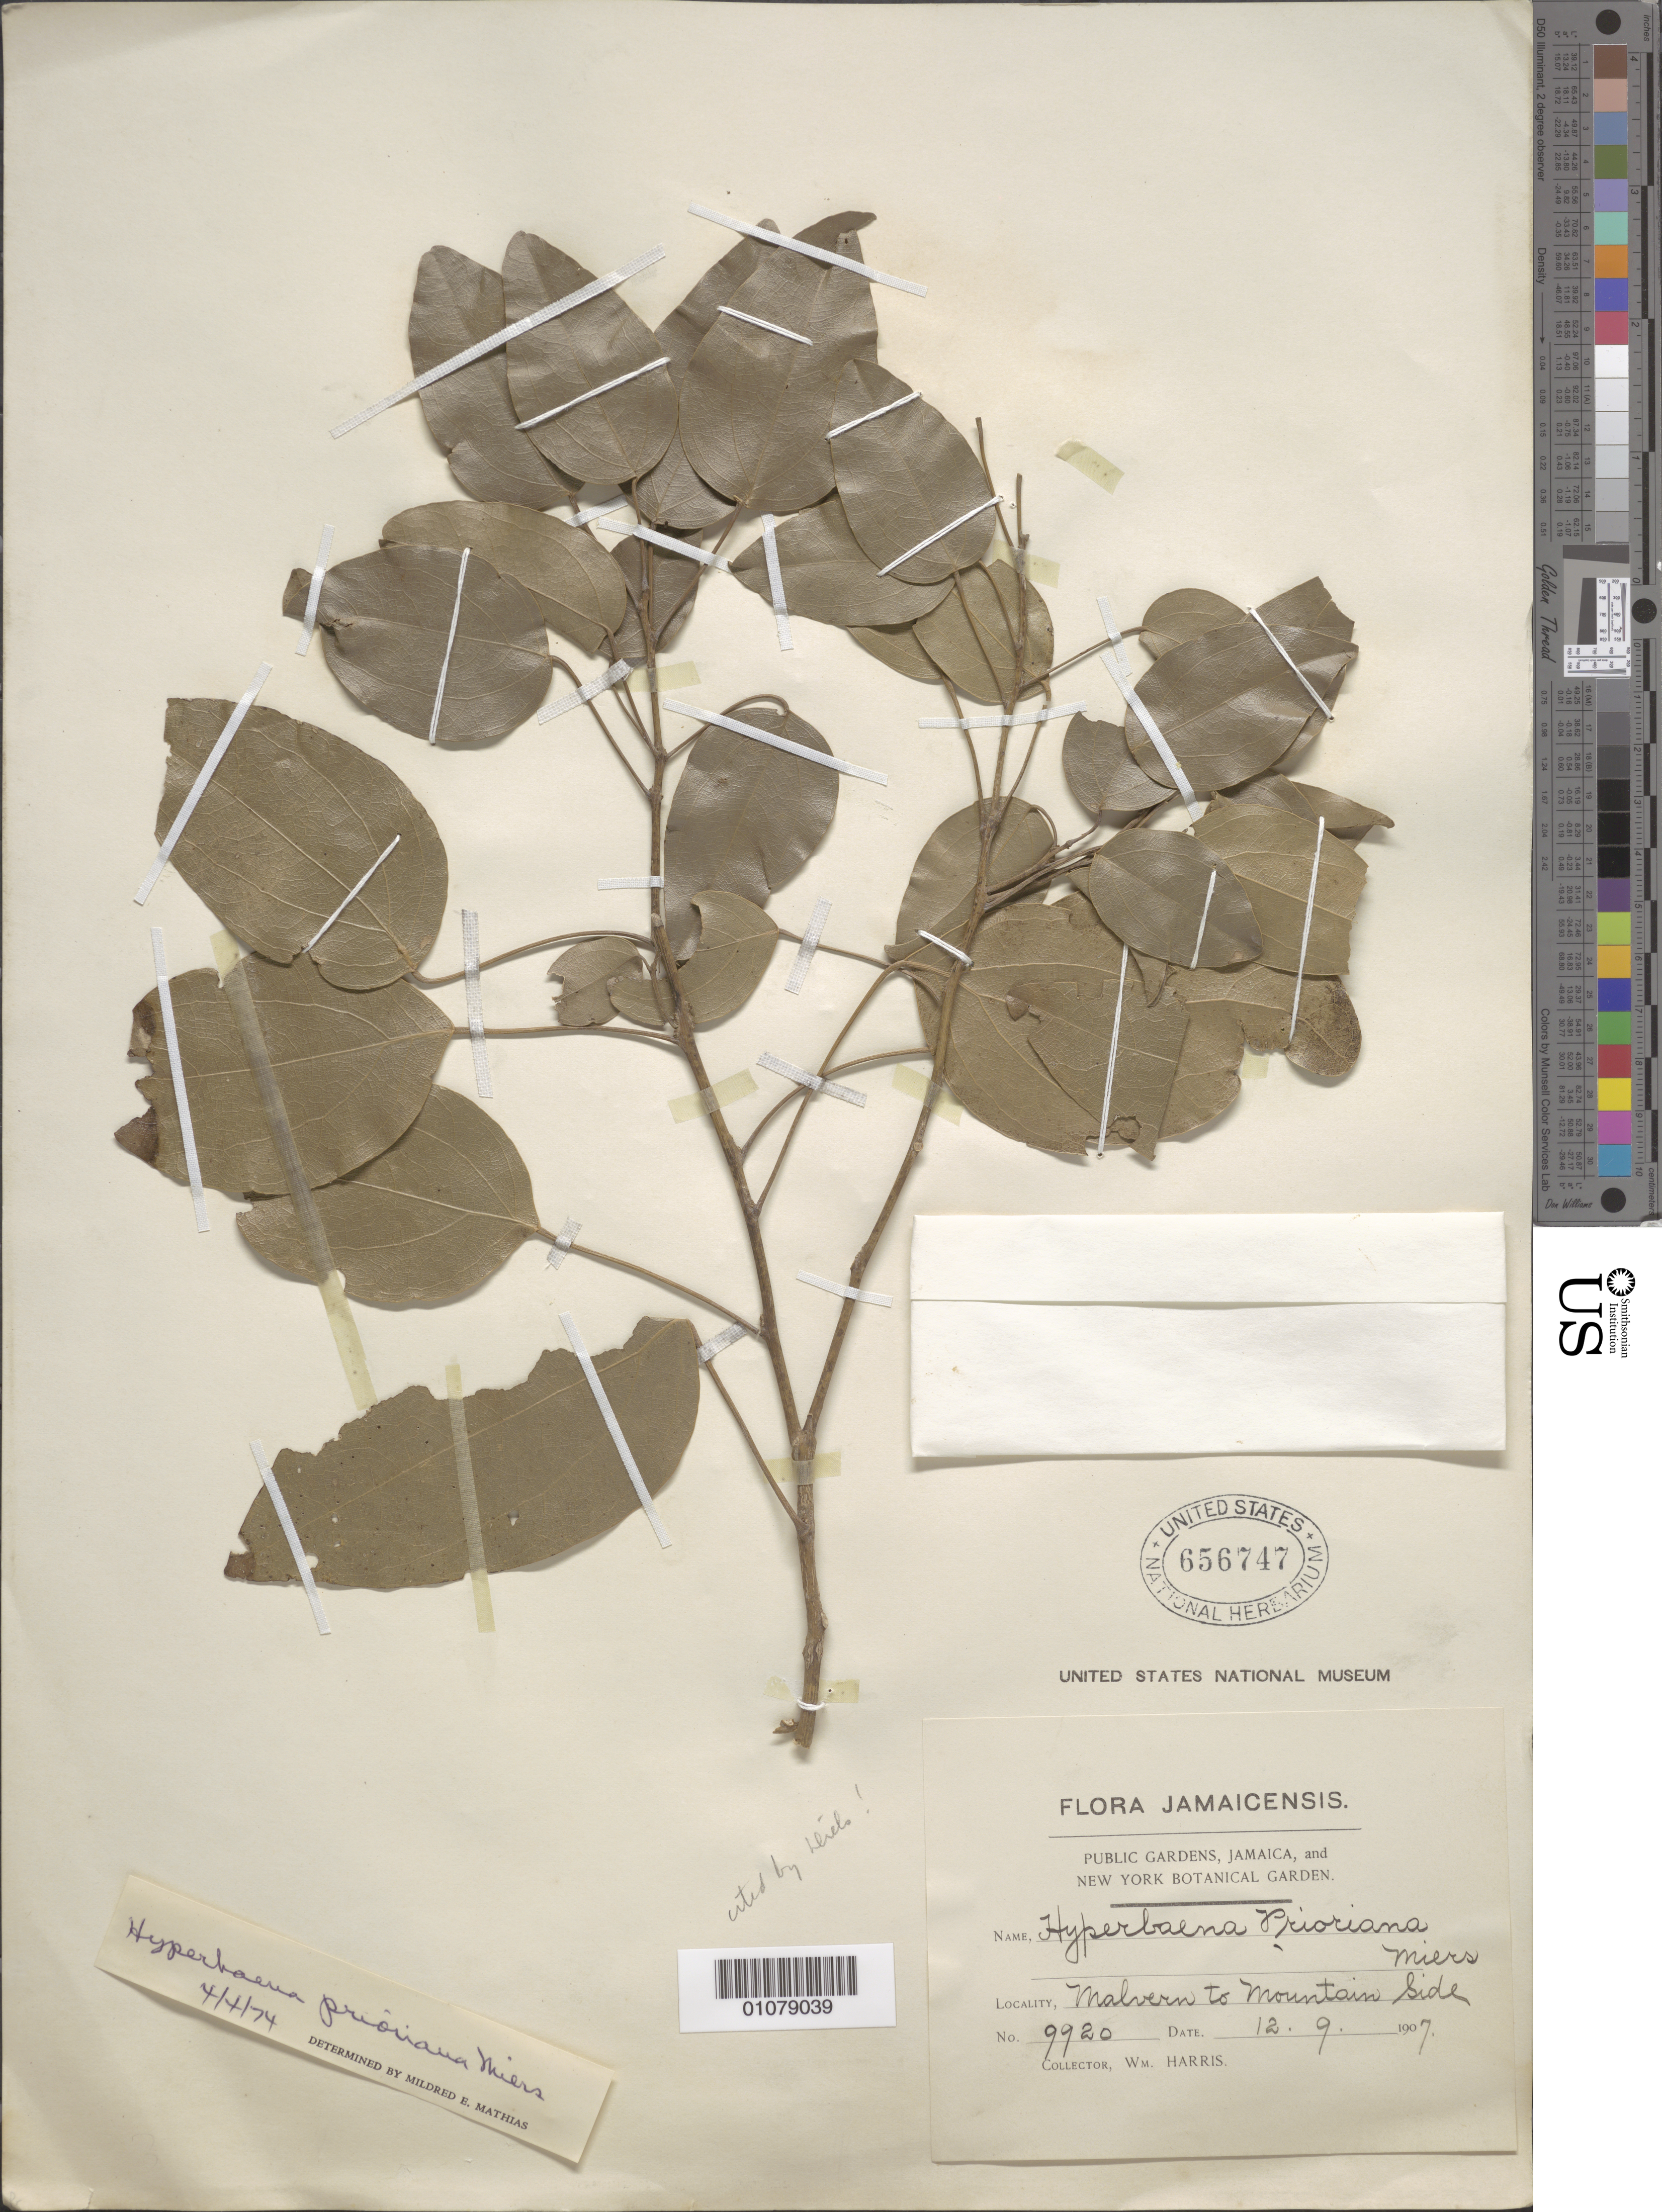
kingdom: Plantae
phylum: Tracheophyta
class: Magnoliopsida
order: Ranunculales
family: Menispermaceae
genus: Hyperbaena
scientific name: Hyperbaena prioriana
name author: Miers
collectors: W. Harris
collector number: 9920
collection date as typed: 12 Sep 1907 or 09 Dec 1907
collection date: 1907-09-12 or 1907-12-09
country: Jamaica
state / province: Saint Elizabeth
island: Jamaica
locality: Malvern to Mountain Side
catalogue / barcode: US 656747